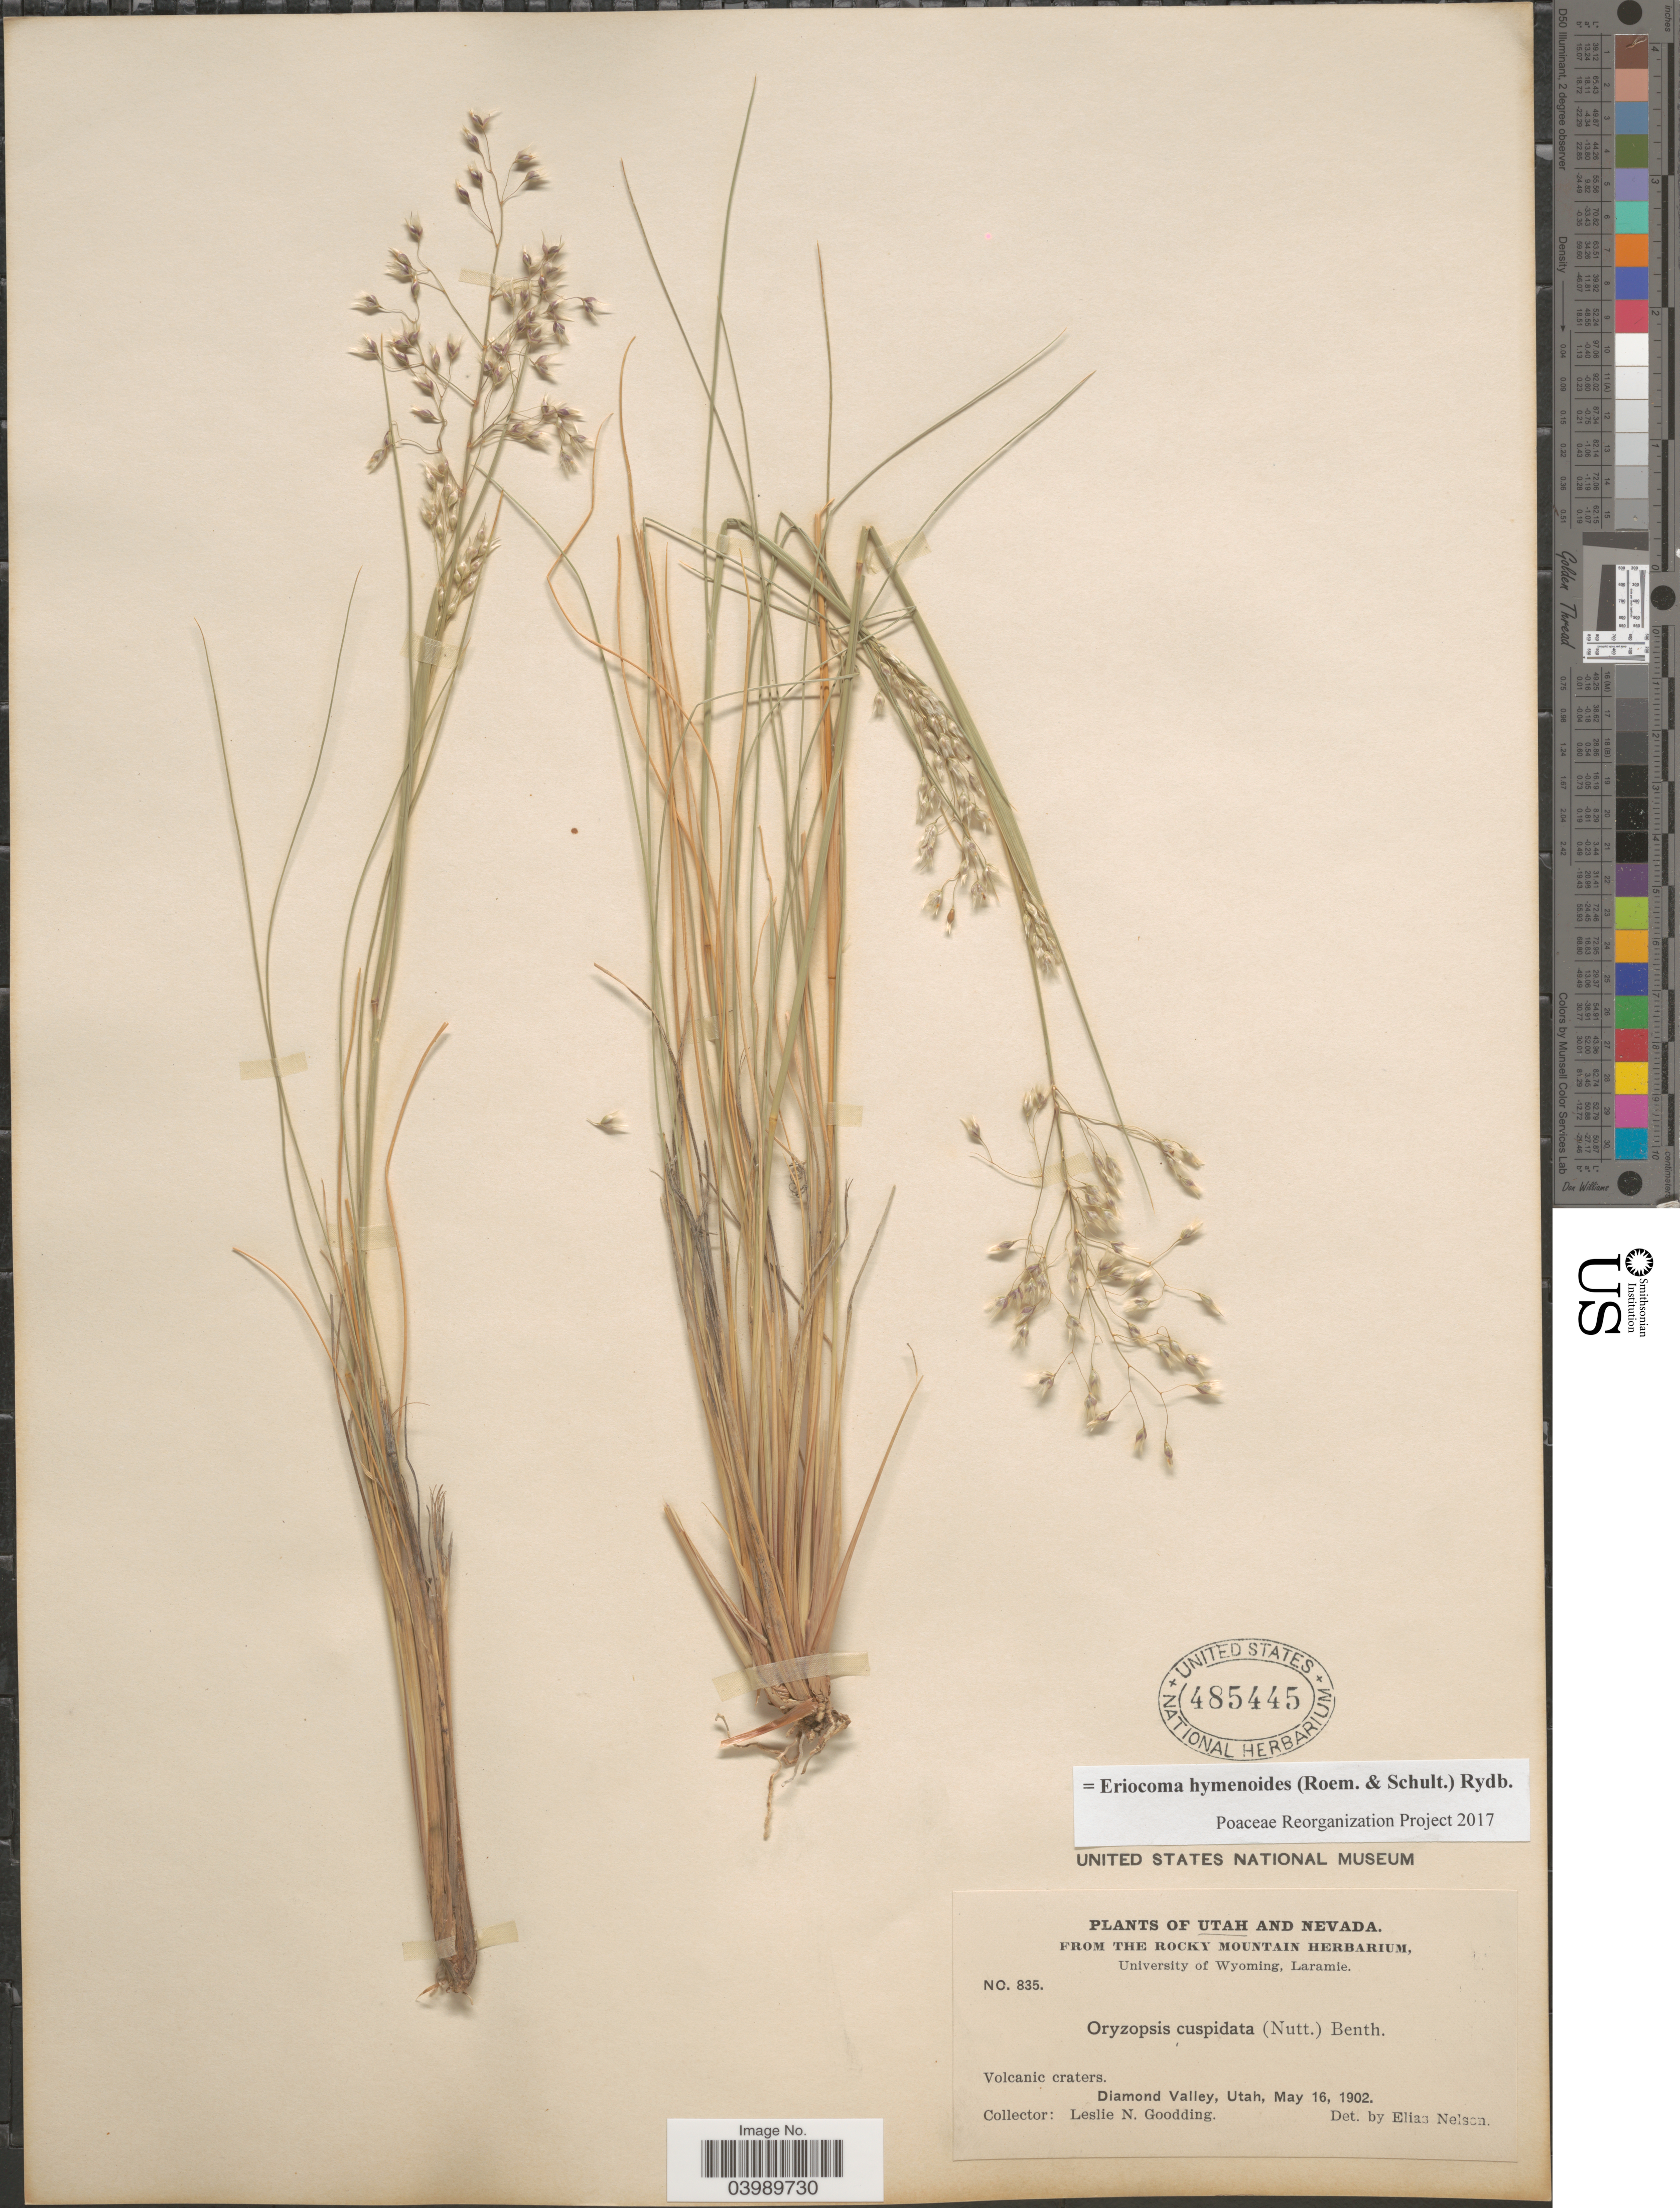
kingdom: Plantae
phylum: Tracheophyta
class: Liliopsida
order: Poales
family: Poaceae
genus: Eriocoma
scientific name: Eriocoma hymenoides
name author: (Roem. & Schult.) Rydb.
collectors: L. N. Goodding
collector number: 835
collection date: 1902-05-16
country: United States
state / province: Utah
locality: Diamond Valley.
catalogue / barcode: US 485445